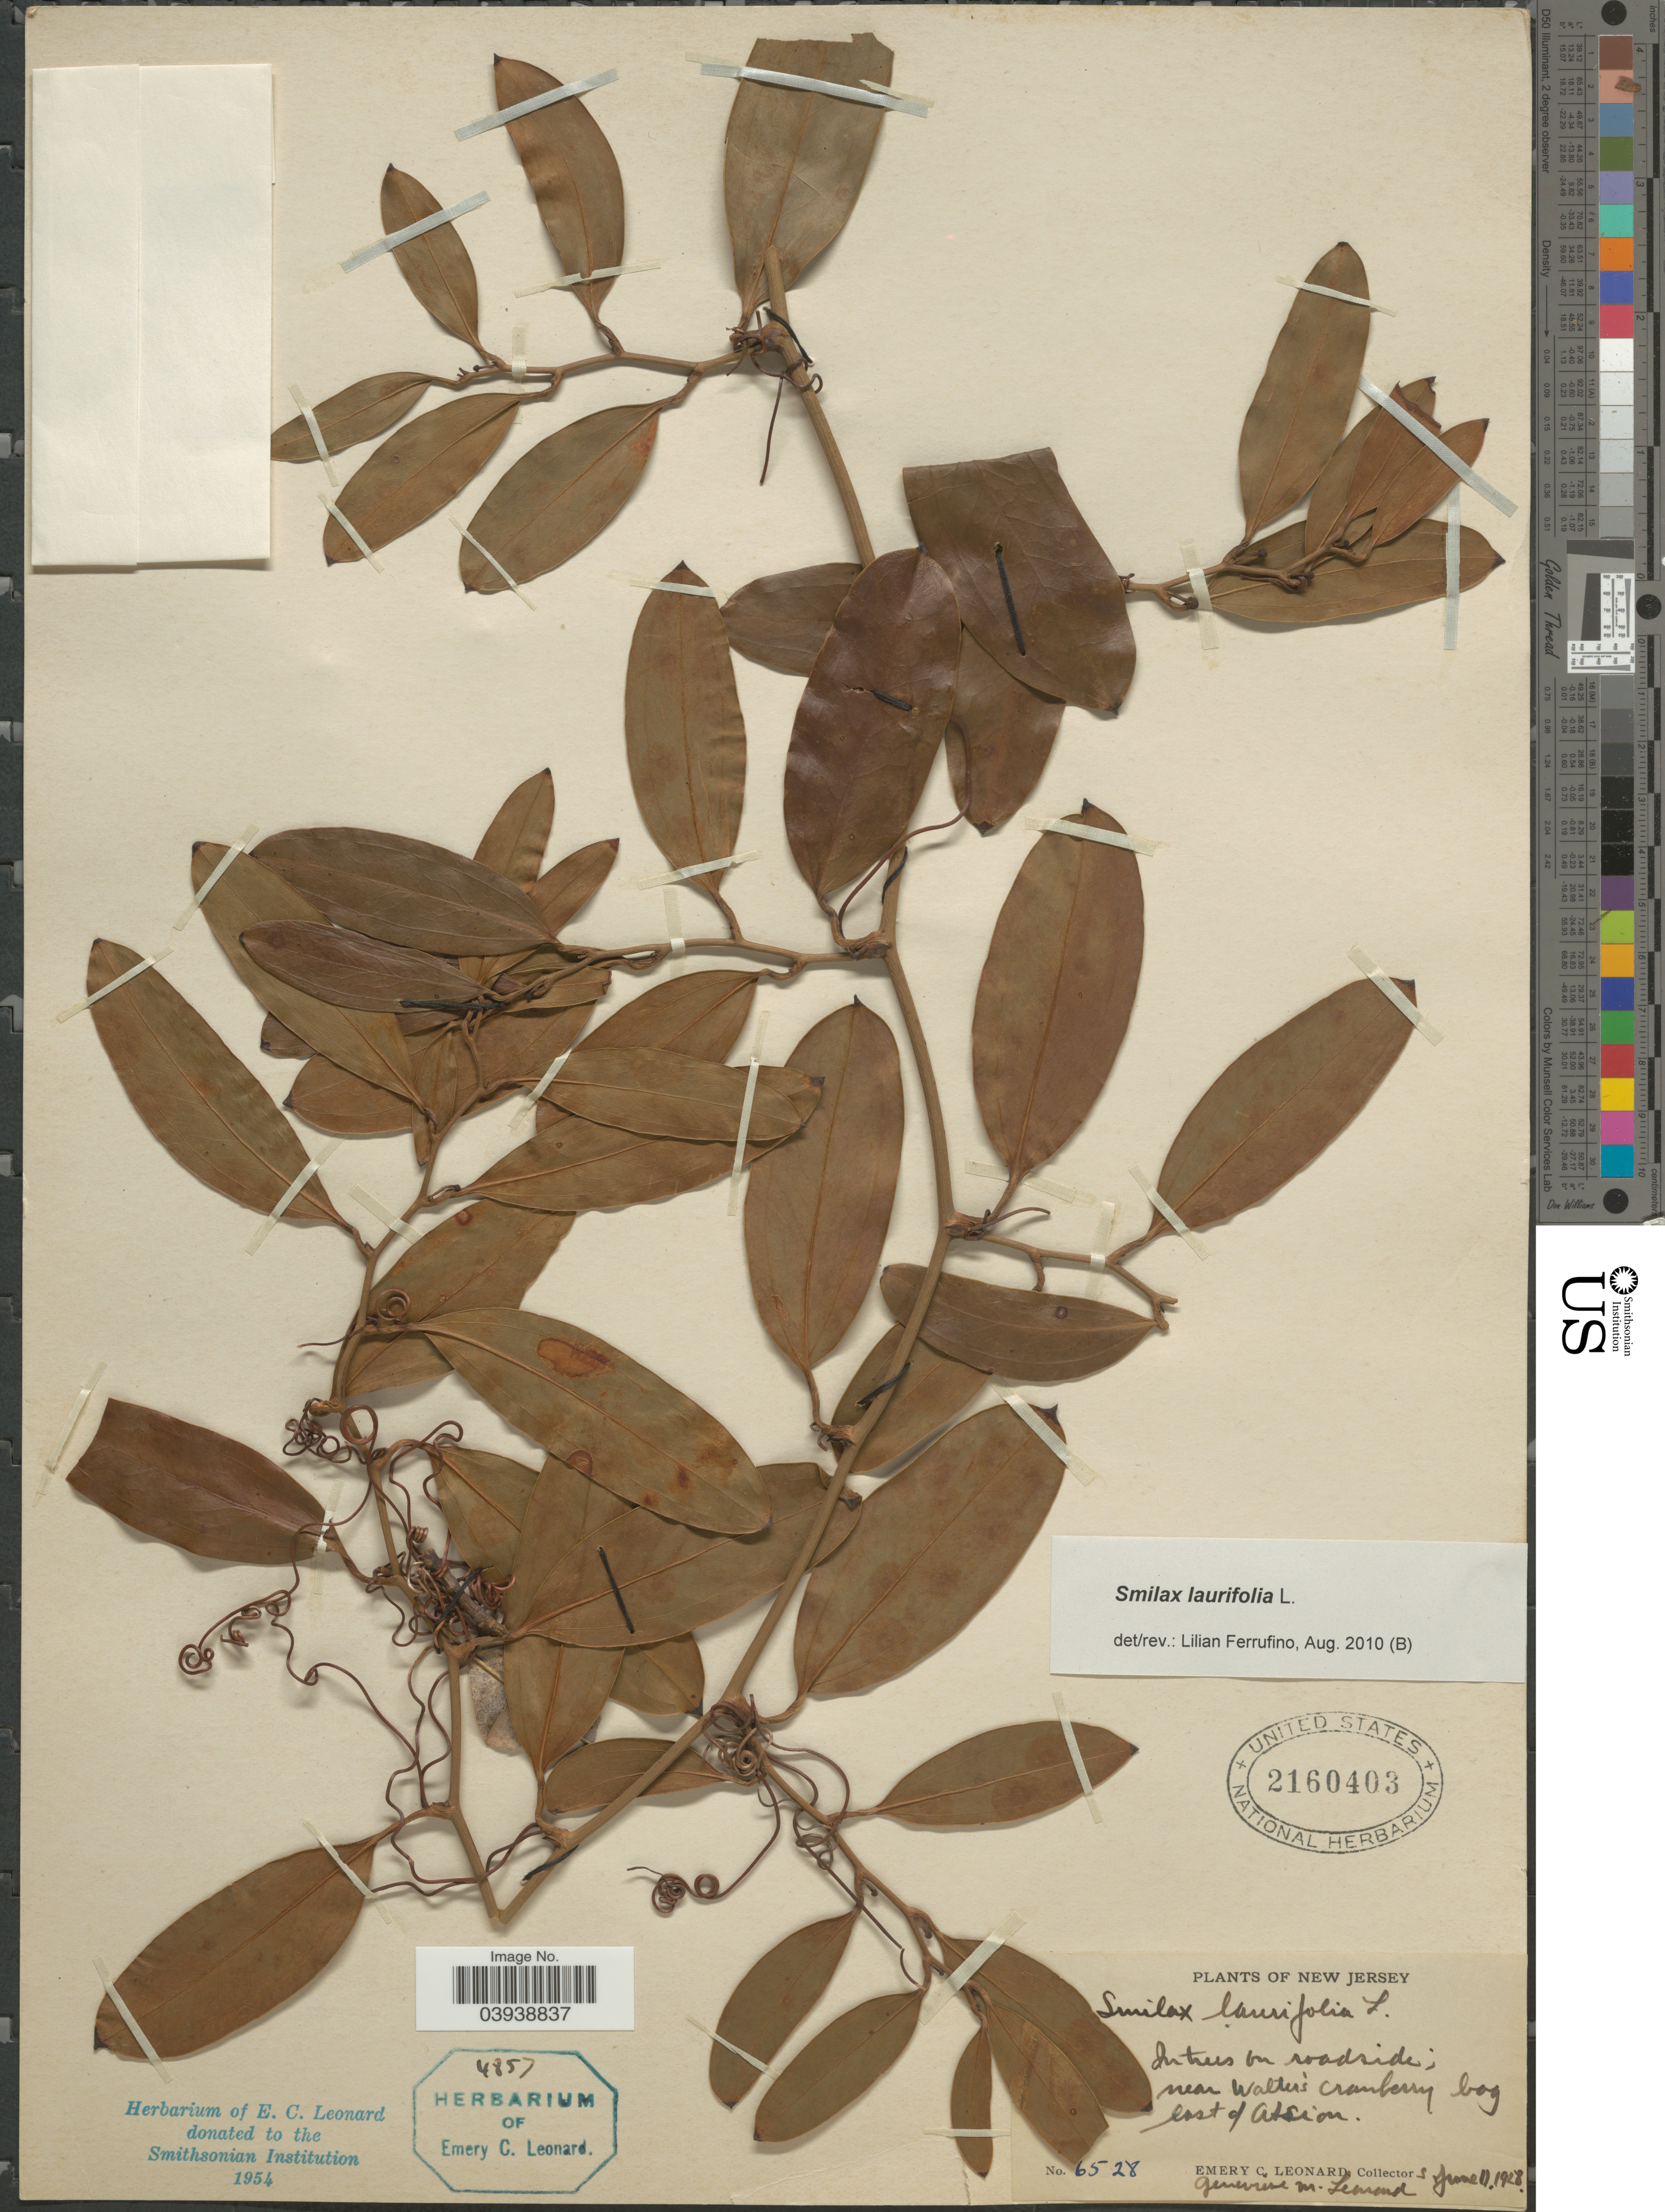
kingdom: Plantae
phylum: Tracheophyta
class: Liliopsida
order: Liliales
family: Smilacaceae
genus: Smilax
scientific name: Smilax laurifolia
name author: L.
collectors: E. C. Leonard & G. M. Leonard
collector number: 6528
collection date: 1928-06-11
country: United States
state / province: New Jersey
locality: In trees on roadside; near Walter's Cranberry bog east of Atsion.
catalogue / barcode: US 2160403